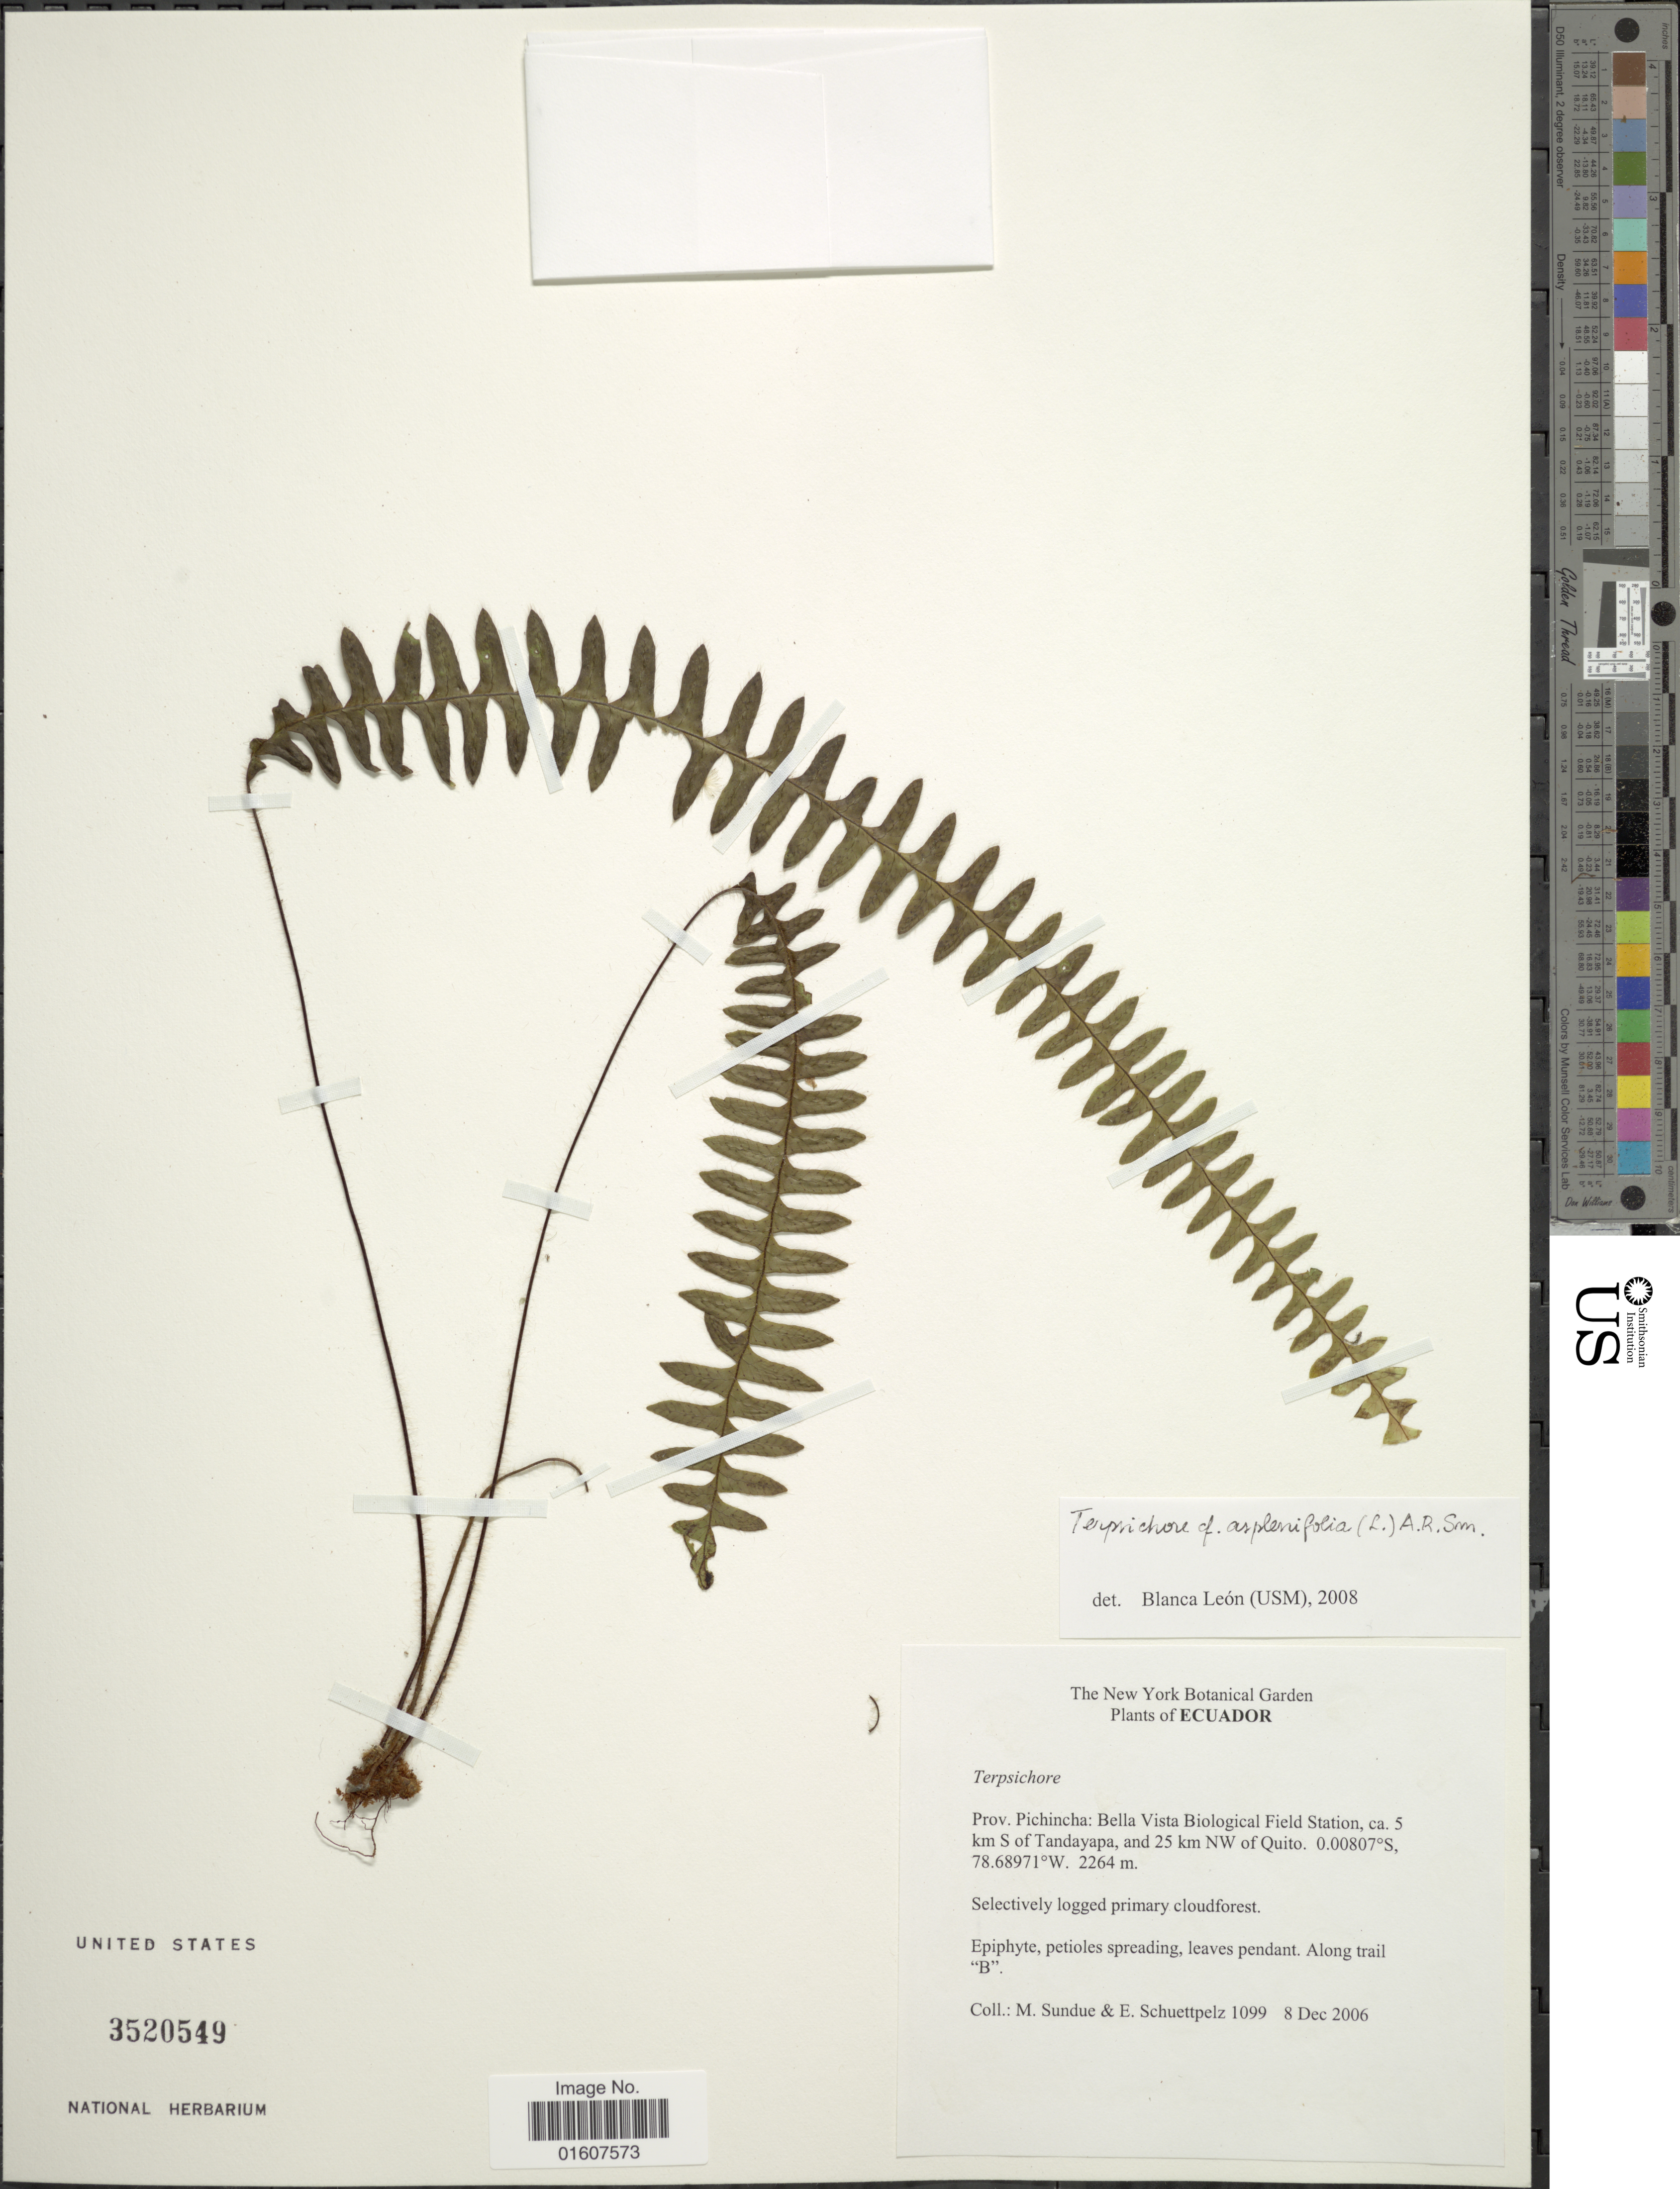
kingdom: Plantae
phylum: Tracheophyta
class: Polypodiopsida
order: Polypodiales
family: Polypodiaceae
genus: Terpsichore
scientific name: Terpsichore asplenifolia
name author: (L.) A.R. Sm.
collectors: M. Sundue & E. Schuettpelz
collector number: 1099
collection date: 2006-12-08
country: Ecuador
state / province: Pichincha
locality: Bella Vista Biological Field Station, ca. 5 km S of Tandayapa, and 25 km NW of Quito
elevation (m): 2264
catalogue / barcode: US 3520549